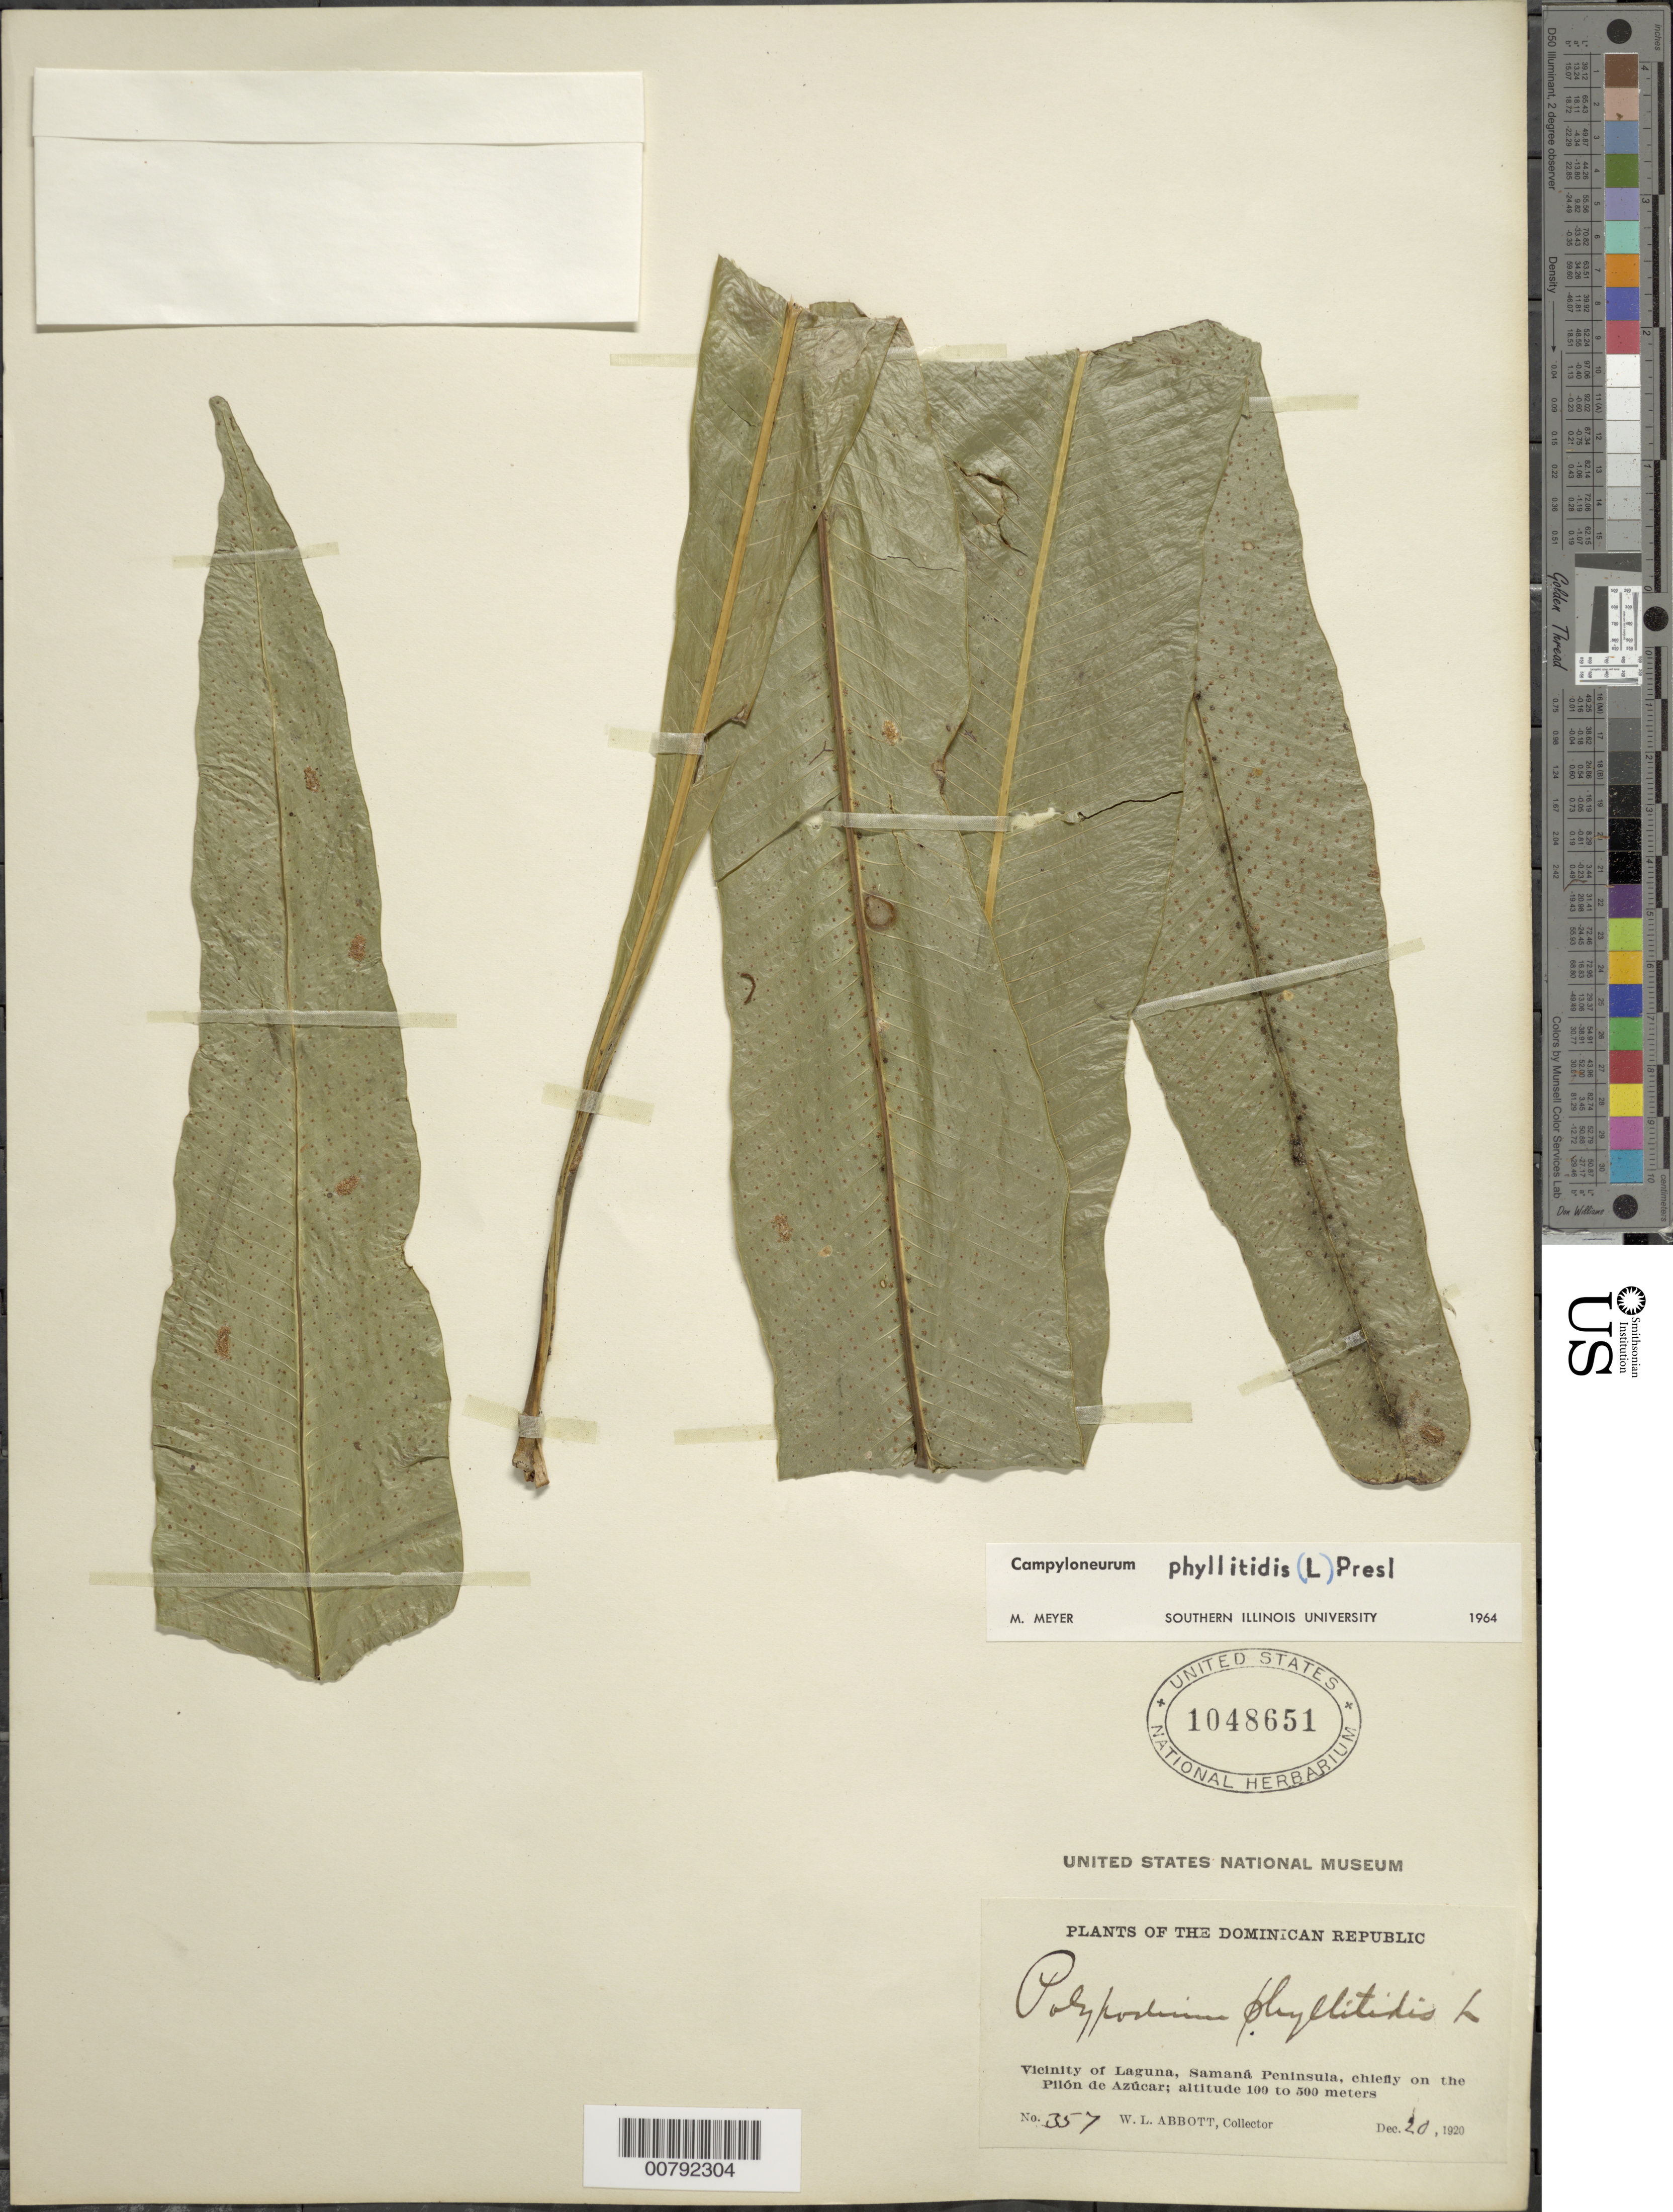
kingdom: Plantae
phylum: Tracheophyta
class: Polypodiopsida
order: Polypodiales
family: Polypodiaceae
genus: Campyloneurum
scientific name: Campyloneurum phyllitidis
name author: (L.) C. Presl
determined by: Meyer, M.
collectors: W. L. Abbott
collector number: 357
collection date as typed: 20 Dec 1920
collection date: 1920-12-20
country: Dominican Republic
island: Hispaniola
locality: Laguna vicinity, Samaná Peninsula, chiefly on the Pilón de Azúcar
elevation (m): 100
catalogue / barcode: US 1048651